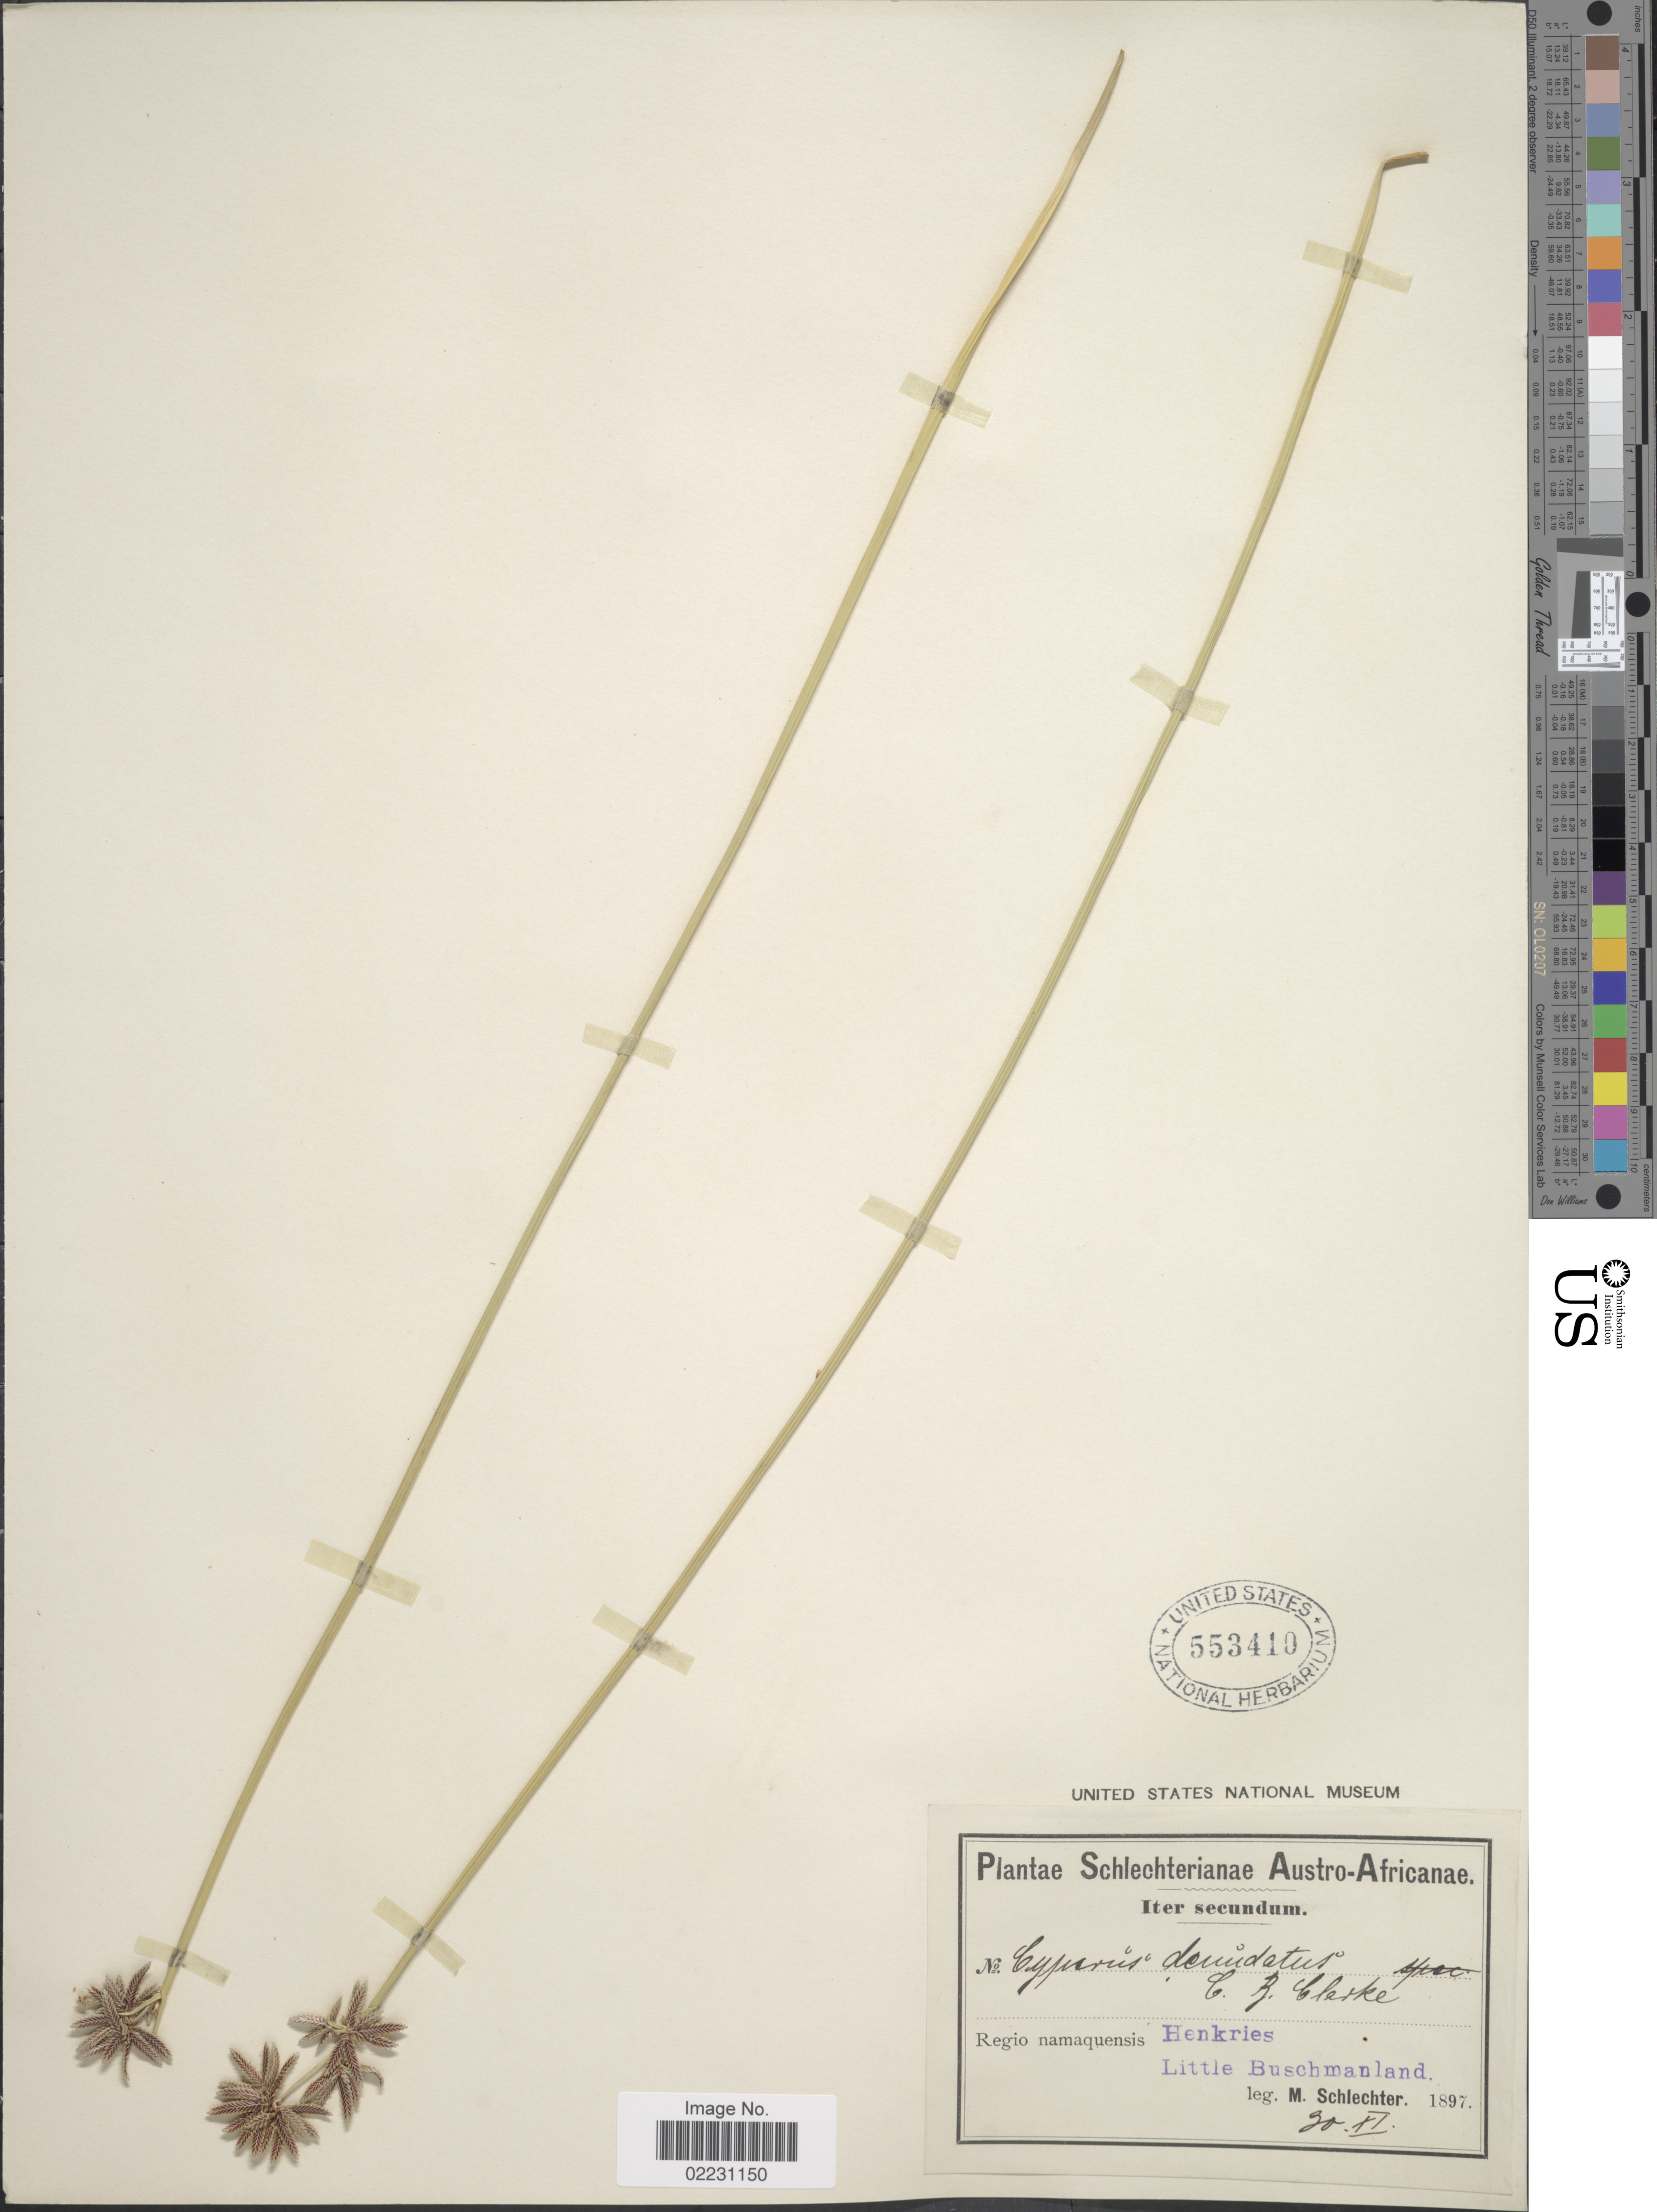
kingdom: Plantae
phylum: Tracheophyta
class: Liliopsida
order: Poales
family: Cyperaceae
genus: Cyperus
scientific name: Cyperus marginatus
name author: Thunb.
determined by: Strong, Mark T., (BOT), Smithsonian Institution - National Museum of Natural History (UNITED STATES)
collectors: M. Schlechter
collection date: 1897-11-30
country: South Africa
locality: Austro-Africanae. Regio namaquensis. Henkries. Little Buschmanland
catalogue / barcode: US 553410